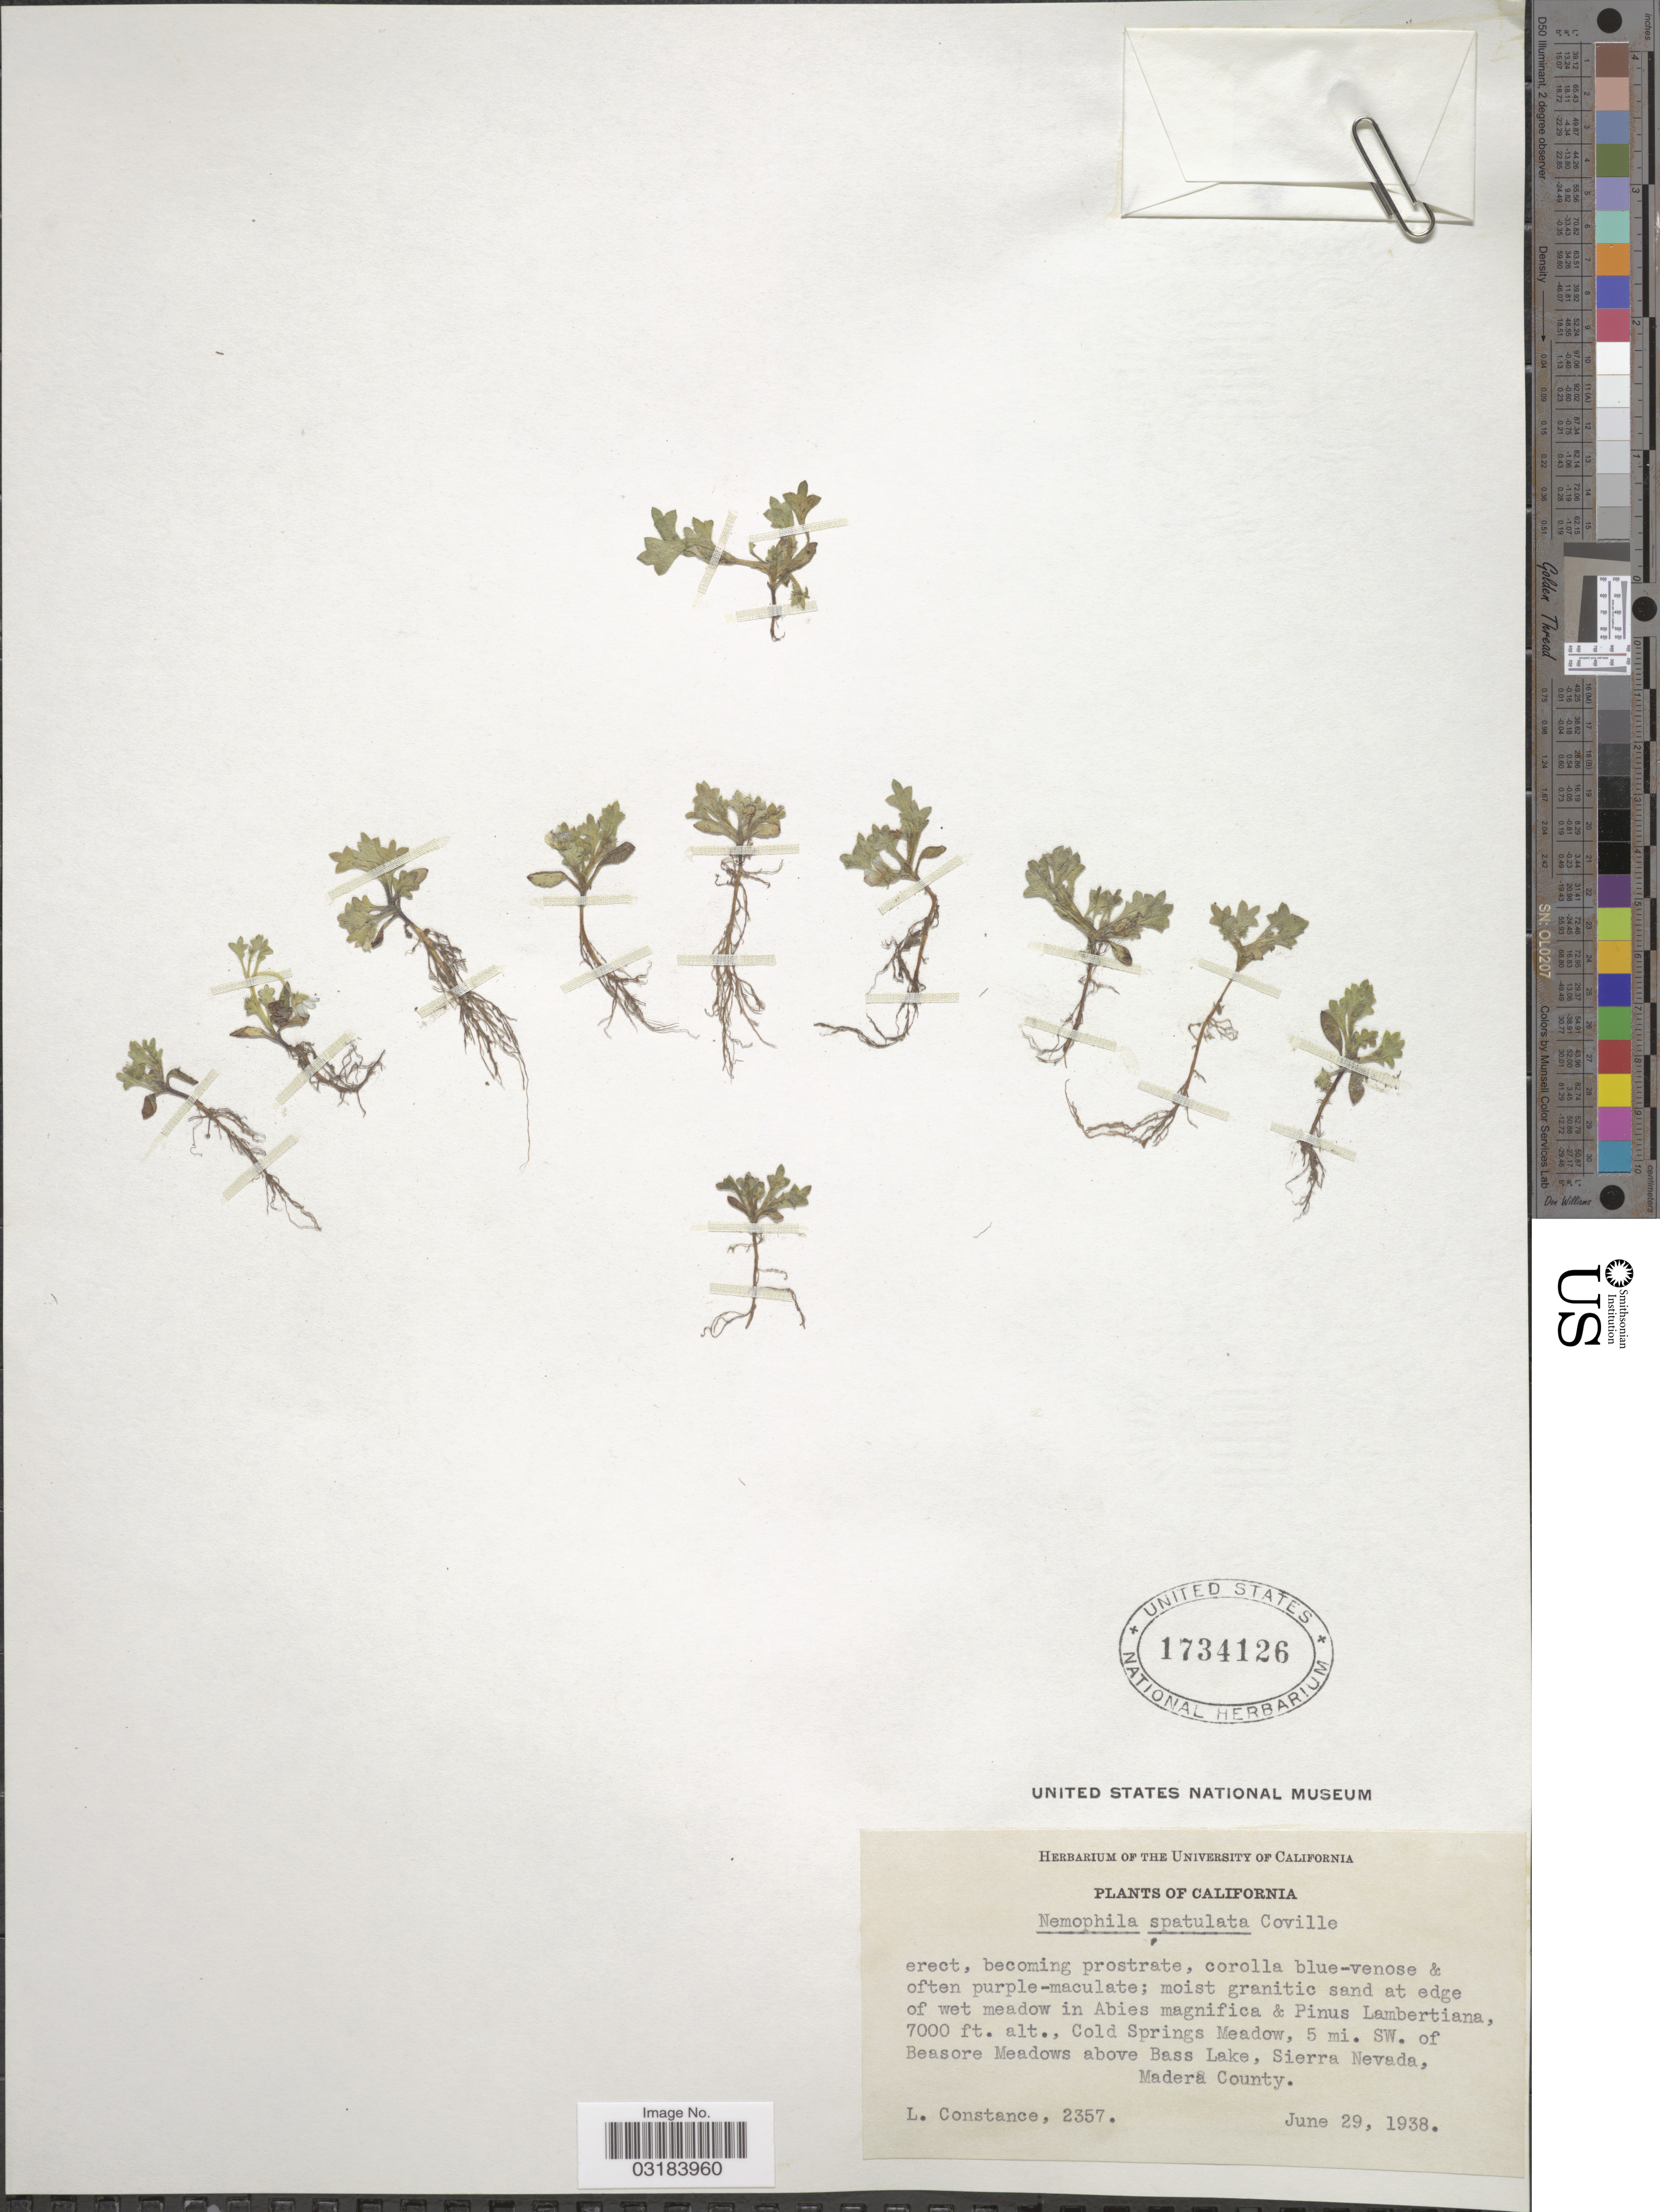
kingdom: Plantae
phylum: Tracheophyta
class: Magnoliopsida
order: Boraginales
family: Hydrophyllaceae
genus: Nemophila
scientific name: Nemophila spatulata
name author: Coville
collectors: L. Constance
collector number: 2357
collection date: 1938-06-29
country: United States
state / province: California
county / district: Madera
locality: Cold Springs Meadow, 5 mi. SW. of Beasore Meadows above Bass Lake, Sierra Nevada, Madera County.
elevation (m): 2134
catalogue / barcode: US 1734126